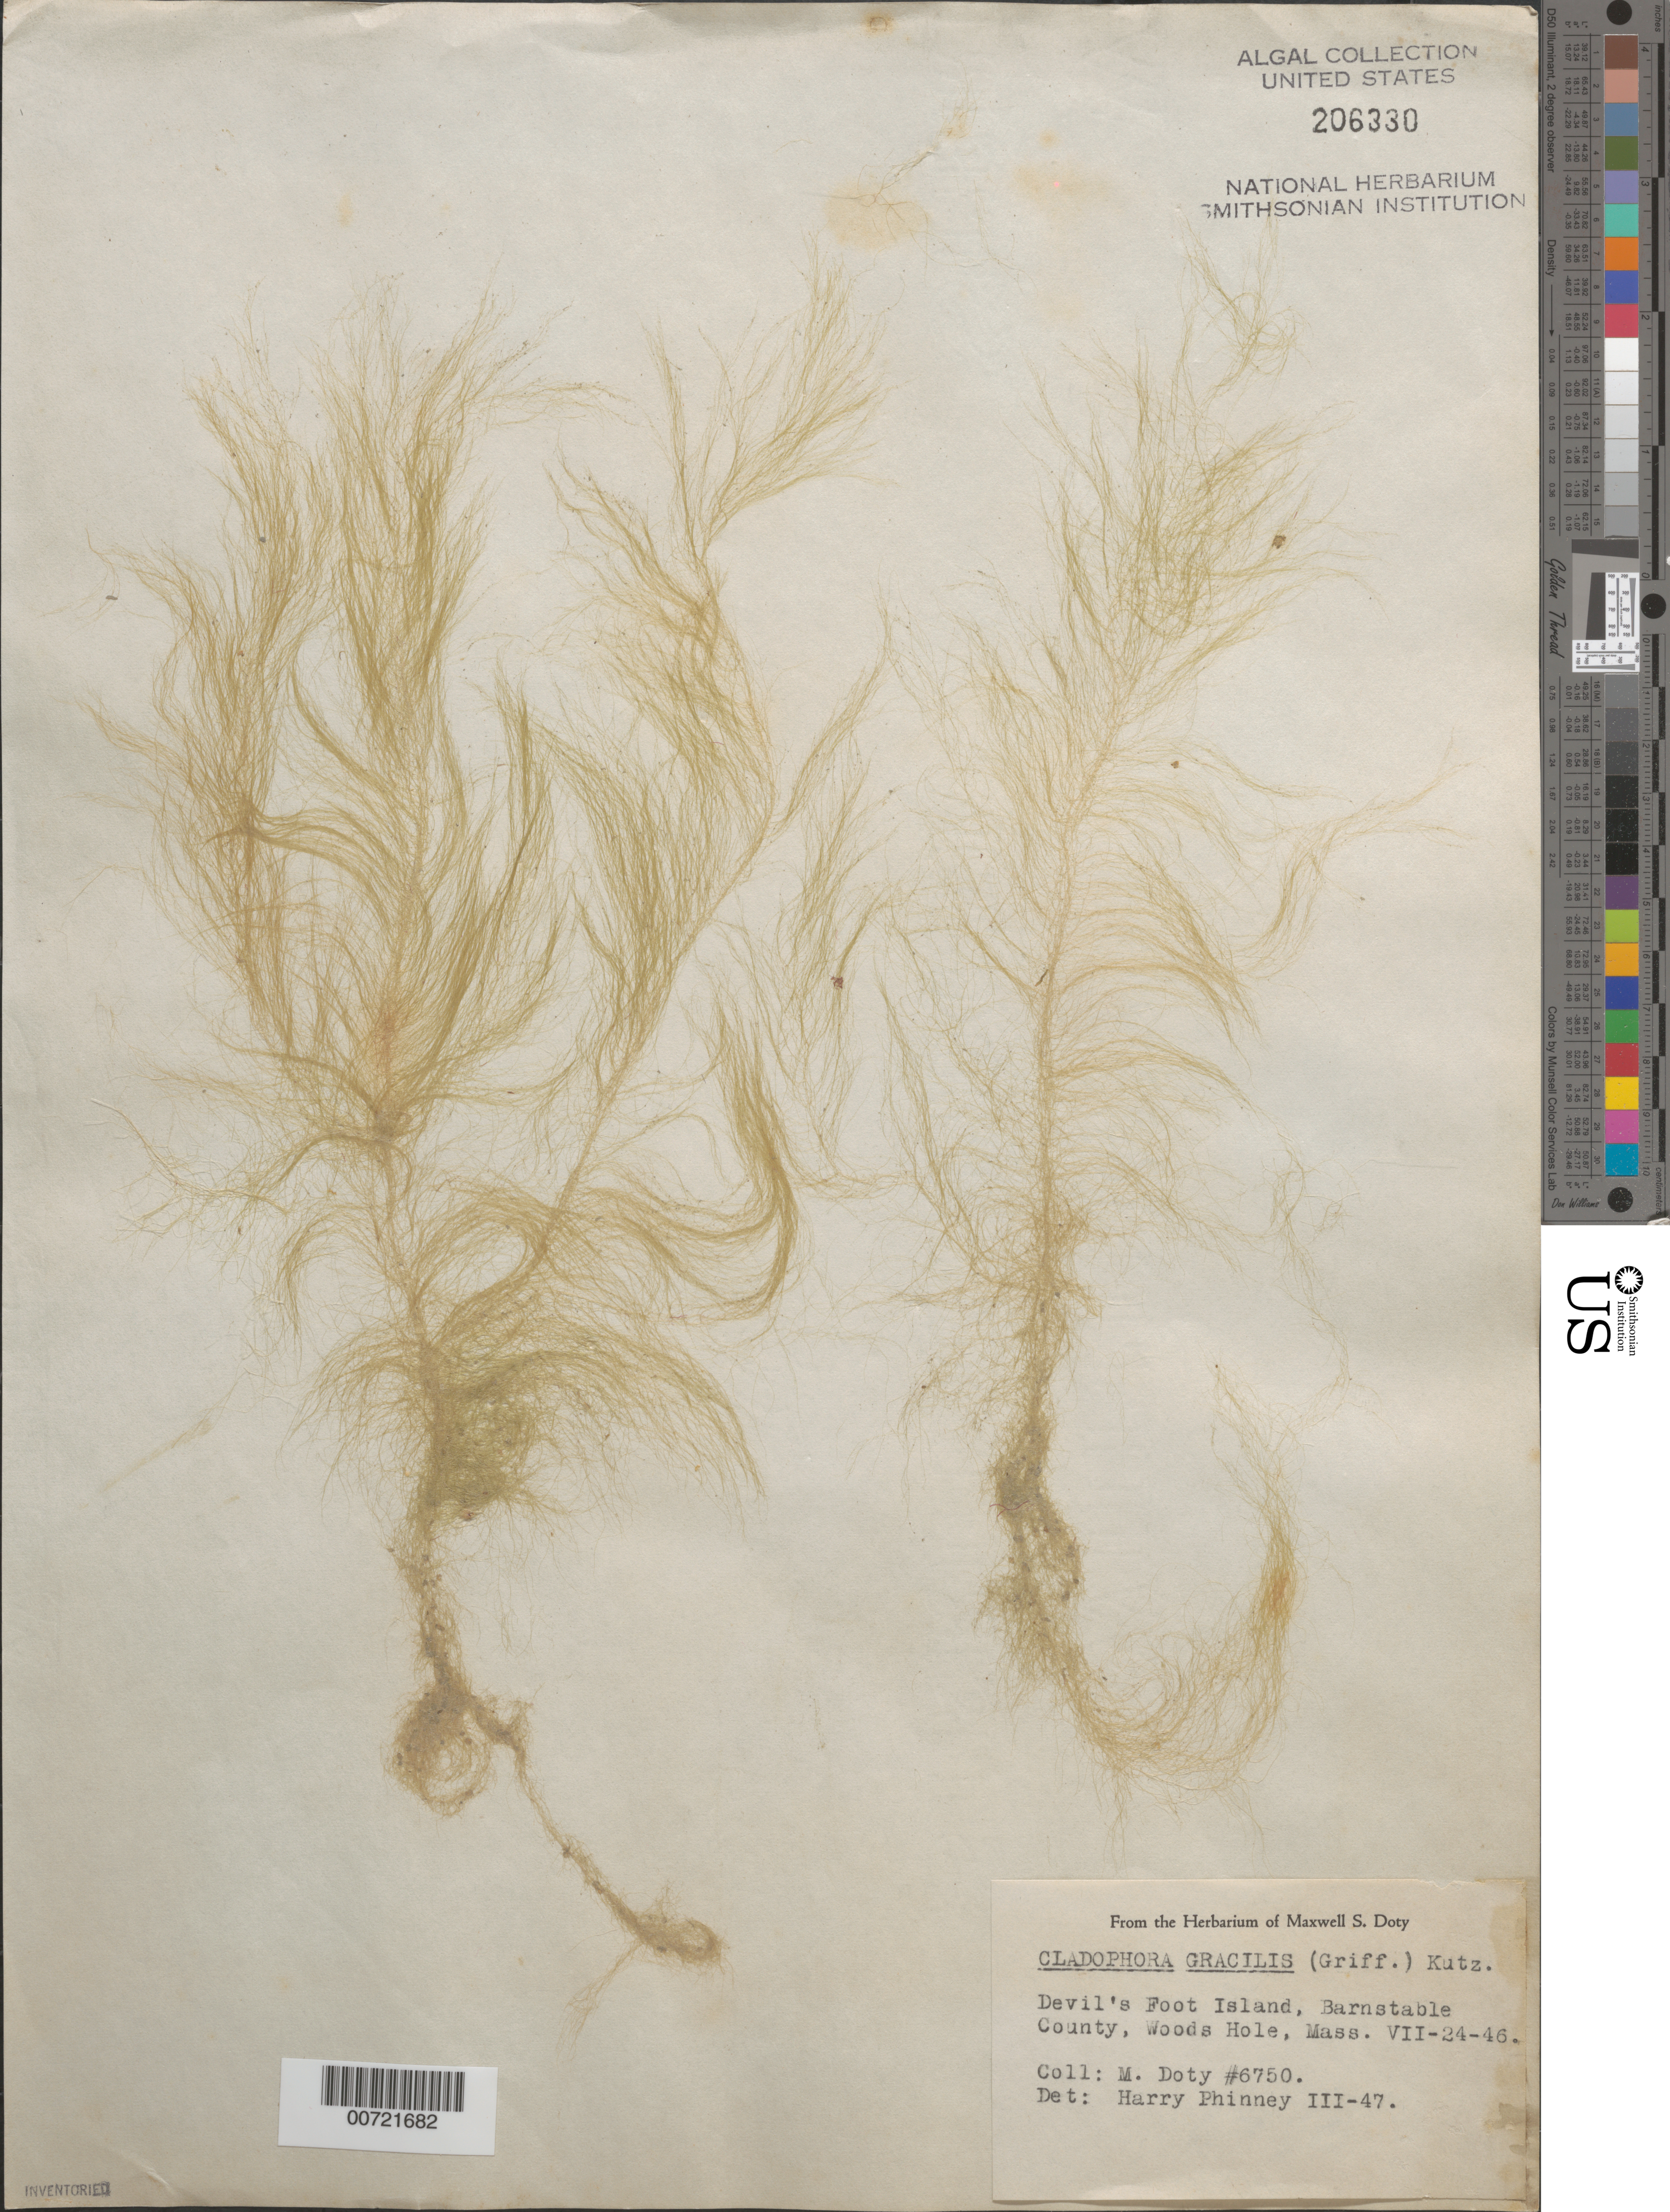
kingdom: Plantae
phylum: Chlorophyta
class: Ulvophyceae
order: Cladophorales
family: Cladophoraceae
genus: Cladophora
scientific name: Cladophora gracilis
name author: (Griff.) Kütz.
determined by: Phinney, H. K.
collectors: M. S. Doty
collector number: MSD 6750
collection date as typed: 24 Jul 1946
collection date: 1946-07-24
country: United States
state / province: Massachusetts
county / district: Barnstable County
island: Devil's Foot Island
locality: Woods Hole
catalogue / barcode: US 206330